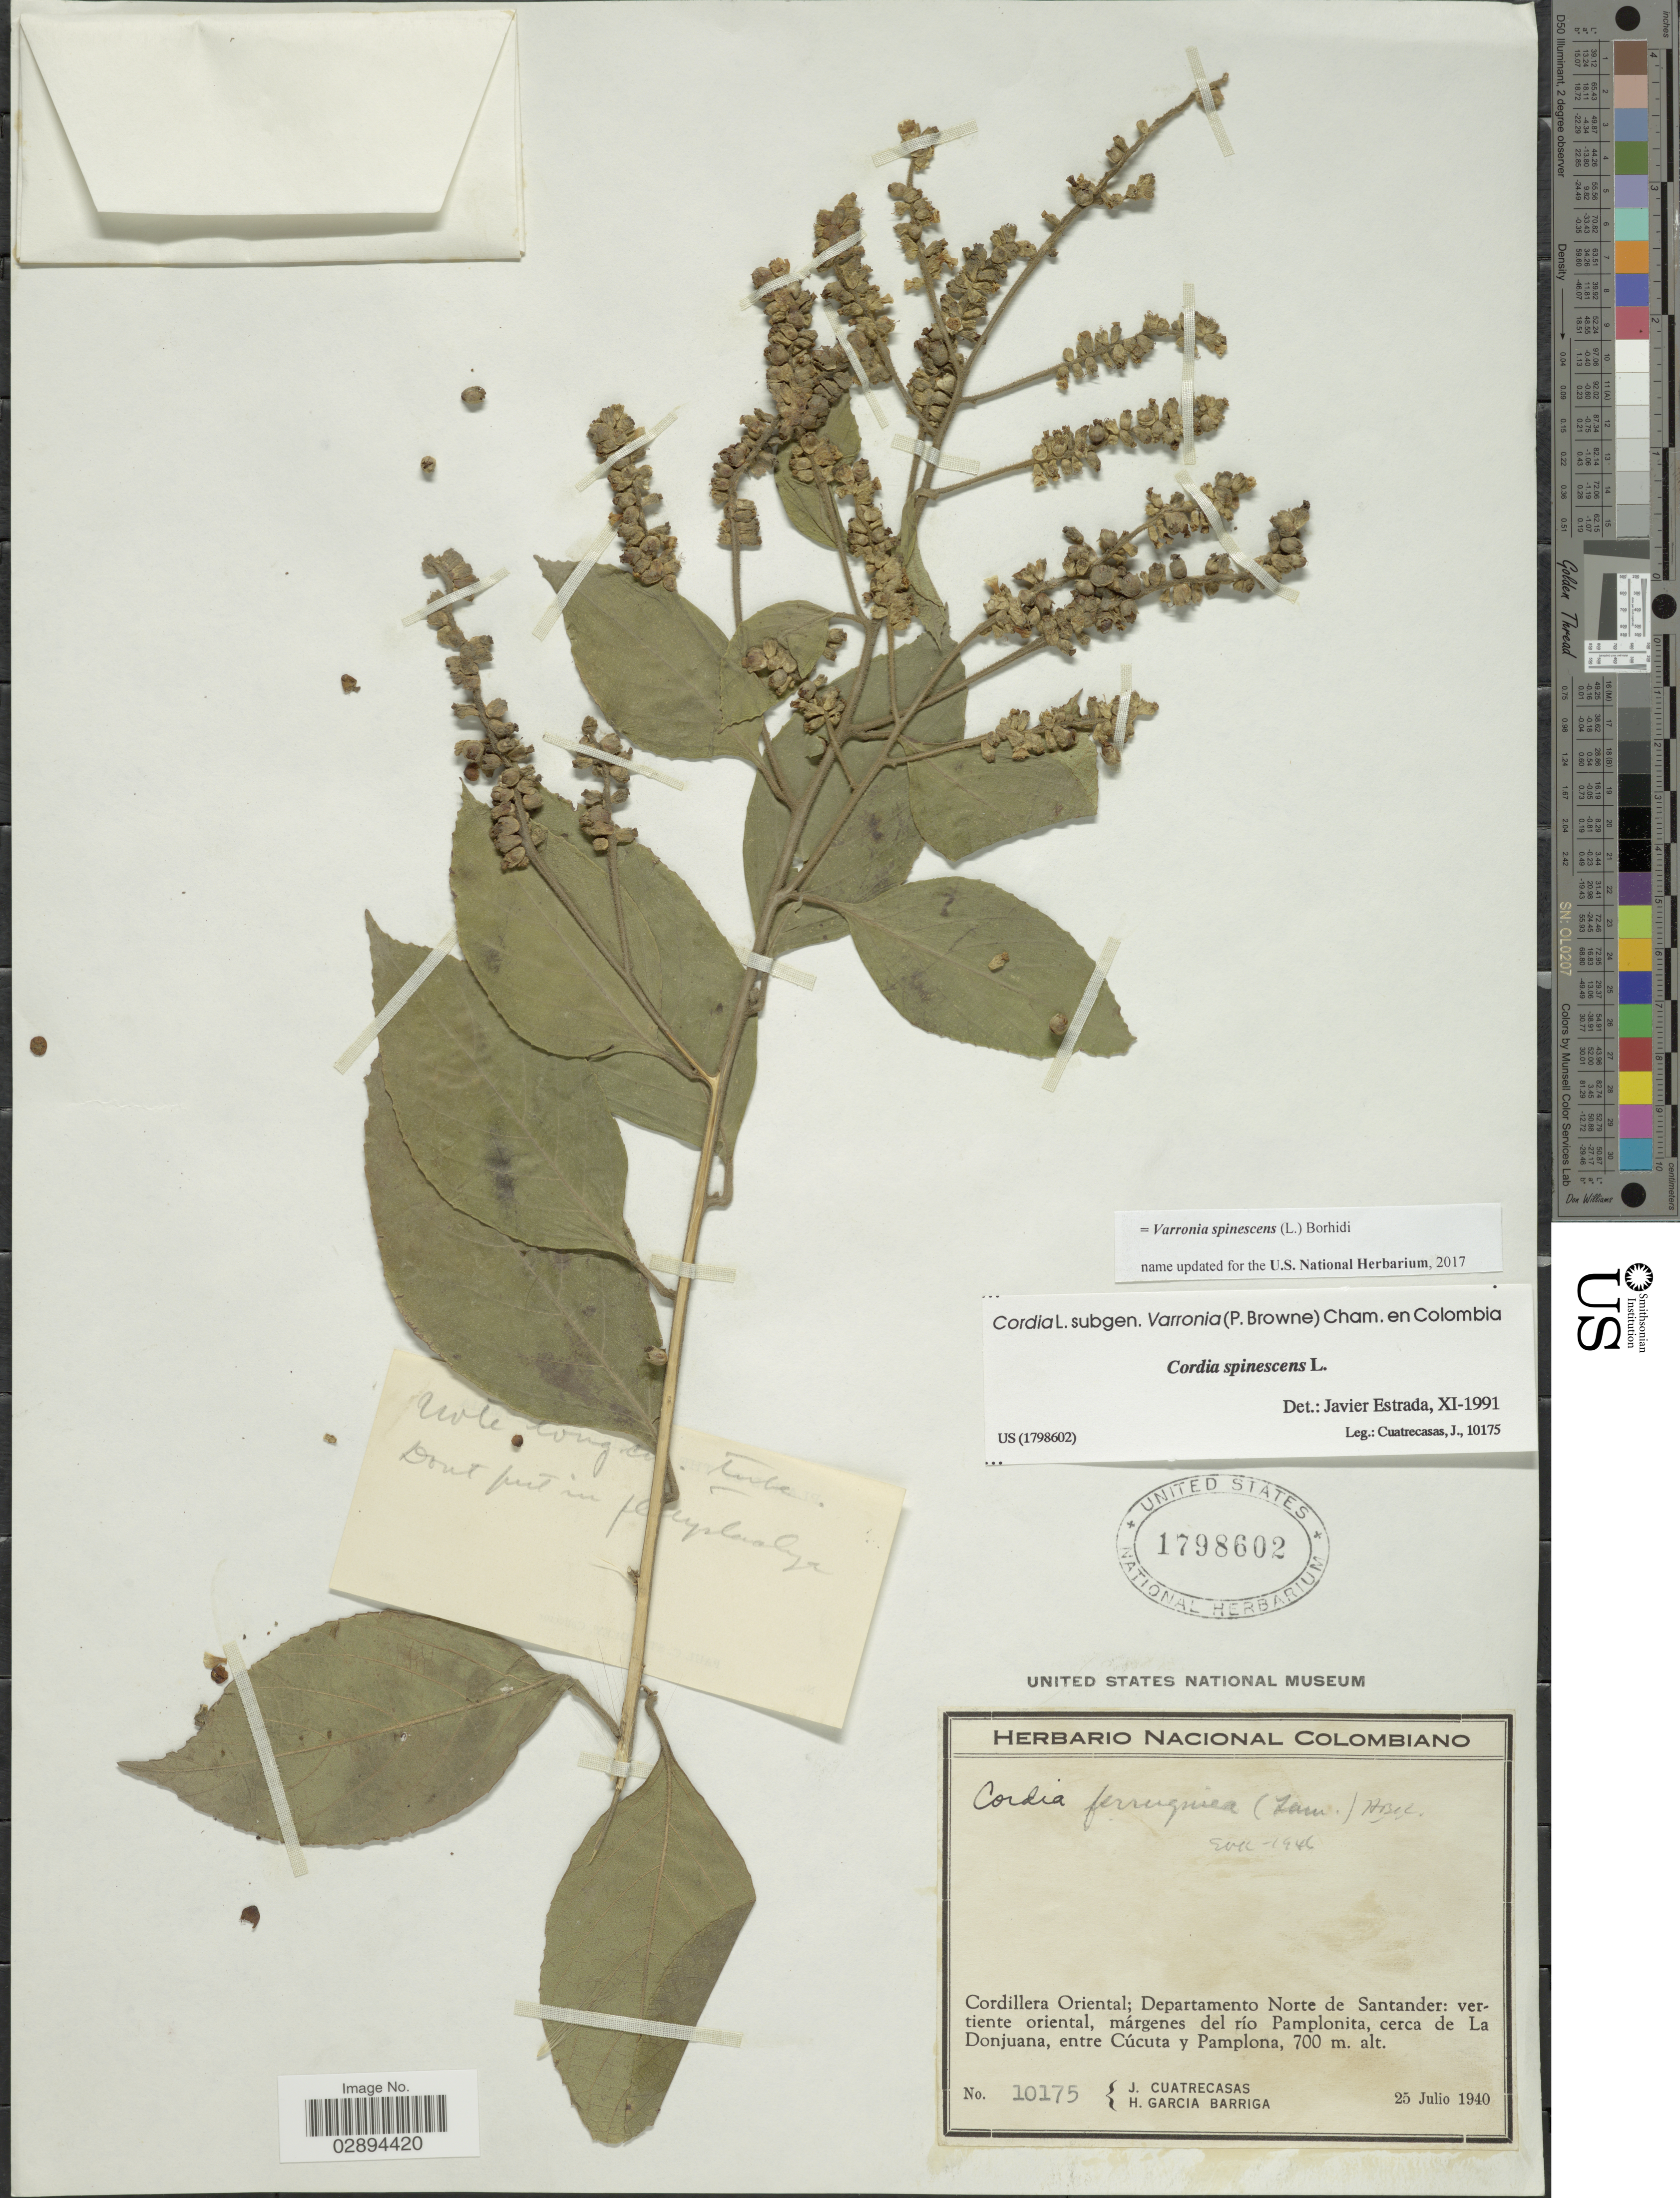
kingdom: Plantae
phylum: Tracheophyta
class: Magnoliopsida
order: Boraginales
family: Cordiaceae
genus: Varronia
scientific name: Varronia spinescens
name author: (L.) Borhidi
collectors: J. Cuatrecasas & H. García Barriga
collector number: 10175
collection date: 1940-07-25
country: Colombia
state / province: Norte de Santander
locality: Cordillera Oriental, Departamento Norte de Santander, vertiente oriental, márgenes del río Pamplonita, cerca de La Donjuana, entre Cúcuta y Pamplona.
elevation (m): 700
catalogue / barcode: US 1798602